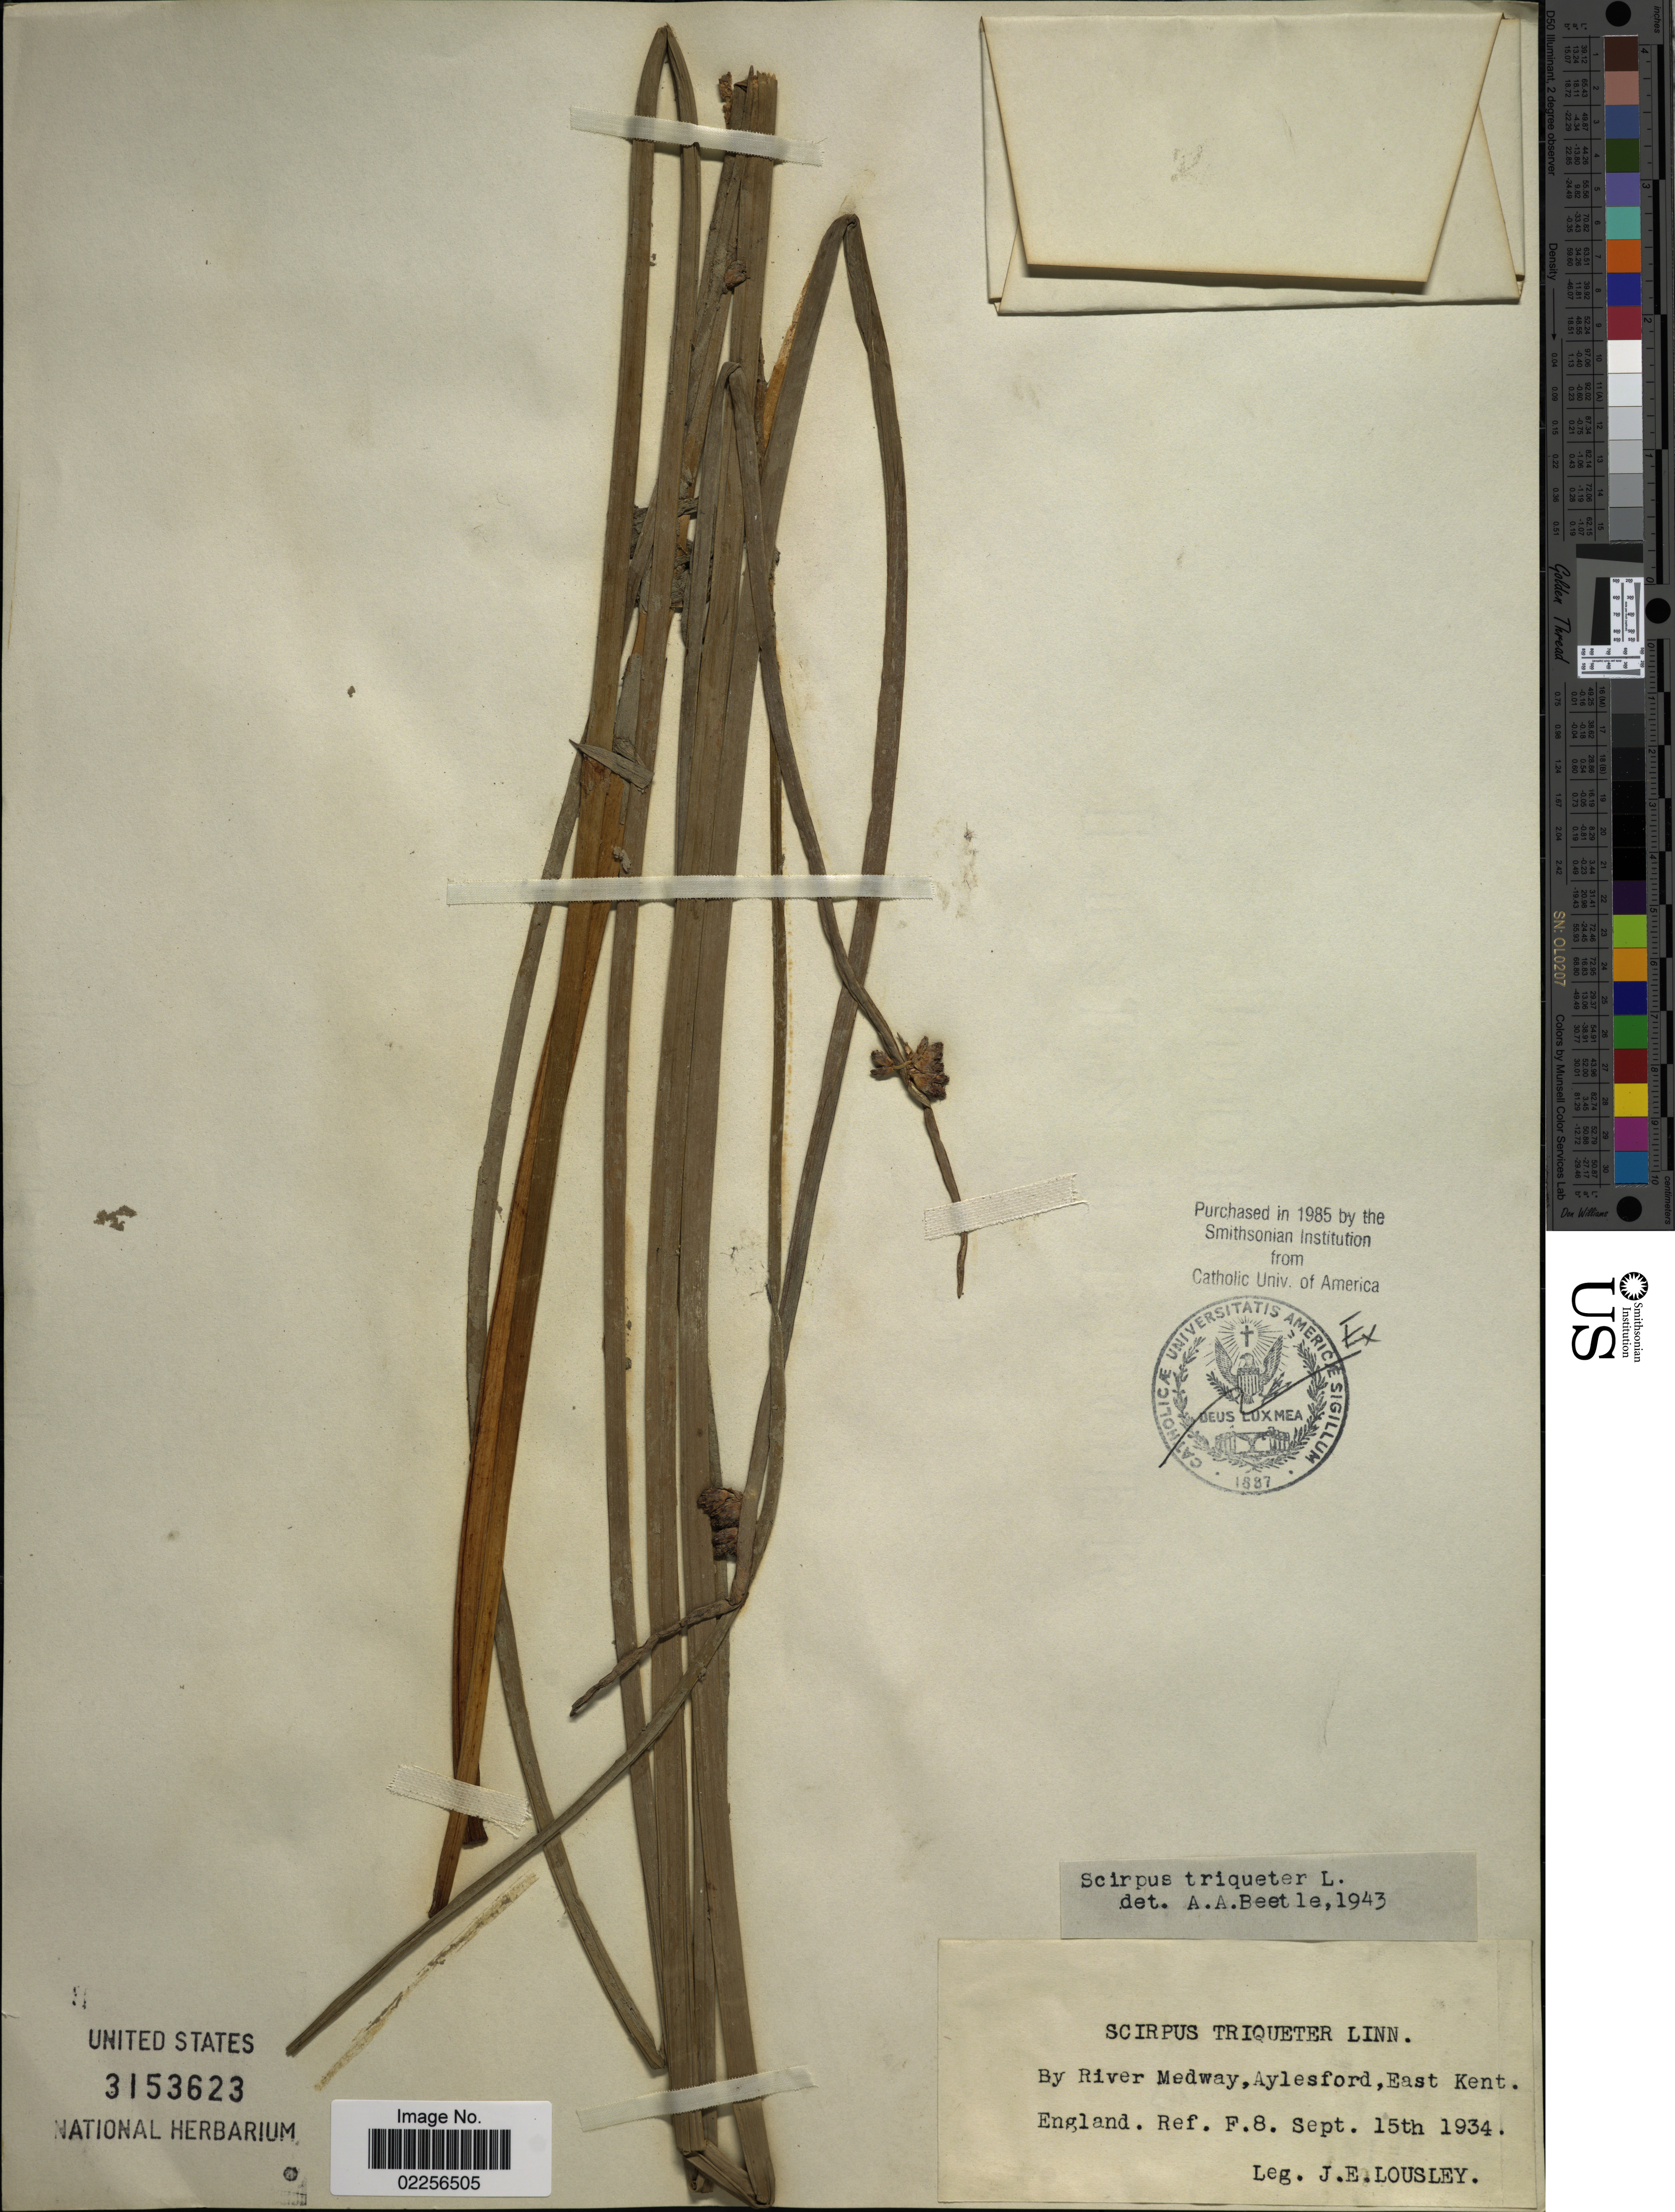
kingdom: Plantae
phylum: Tracheophyta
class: Liliopsida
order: Poales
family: Cyperaceae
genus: Schoenoplectus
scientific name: Schoenoplectus triqueter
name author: (L.) Palla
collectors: J. Lousley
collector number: F8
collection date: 1934-09-15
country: United Kingdom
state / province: England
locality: By River Medway, Aylesford, East Kent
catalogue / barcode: US 3153623